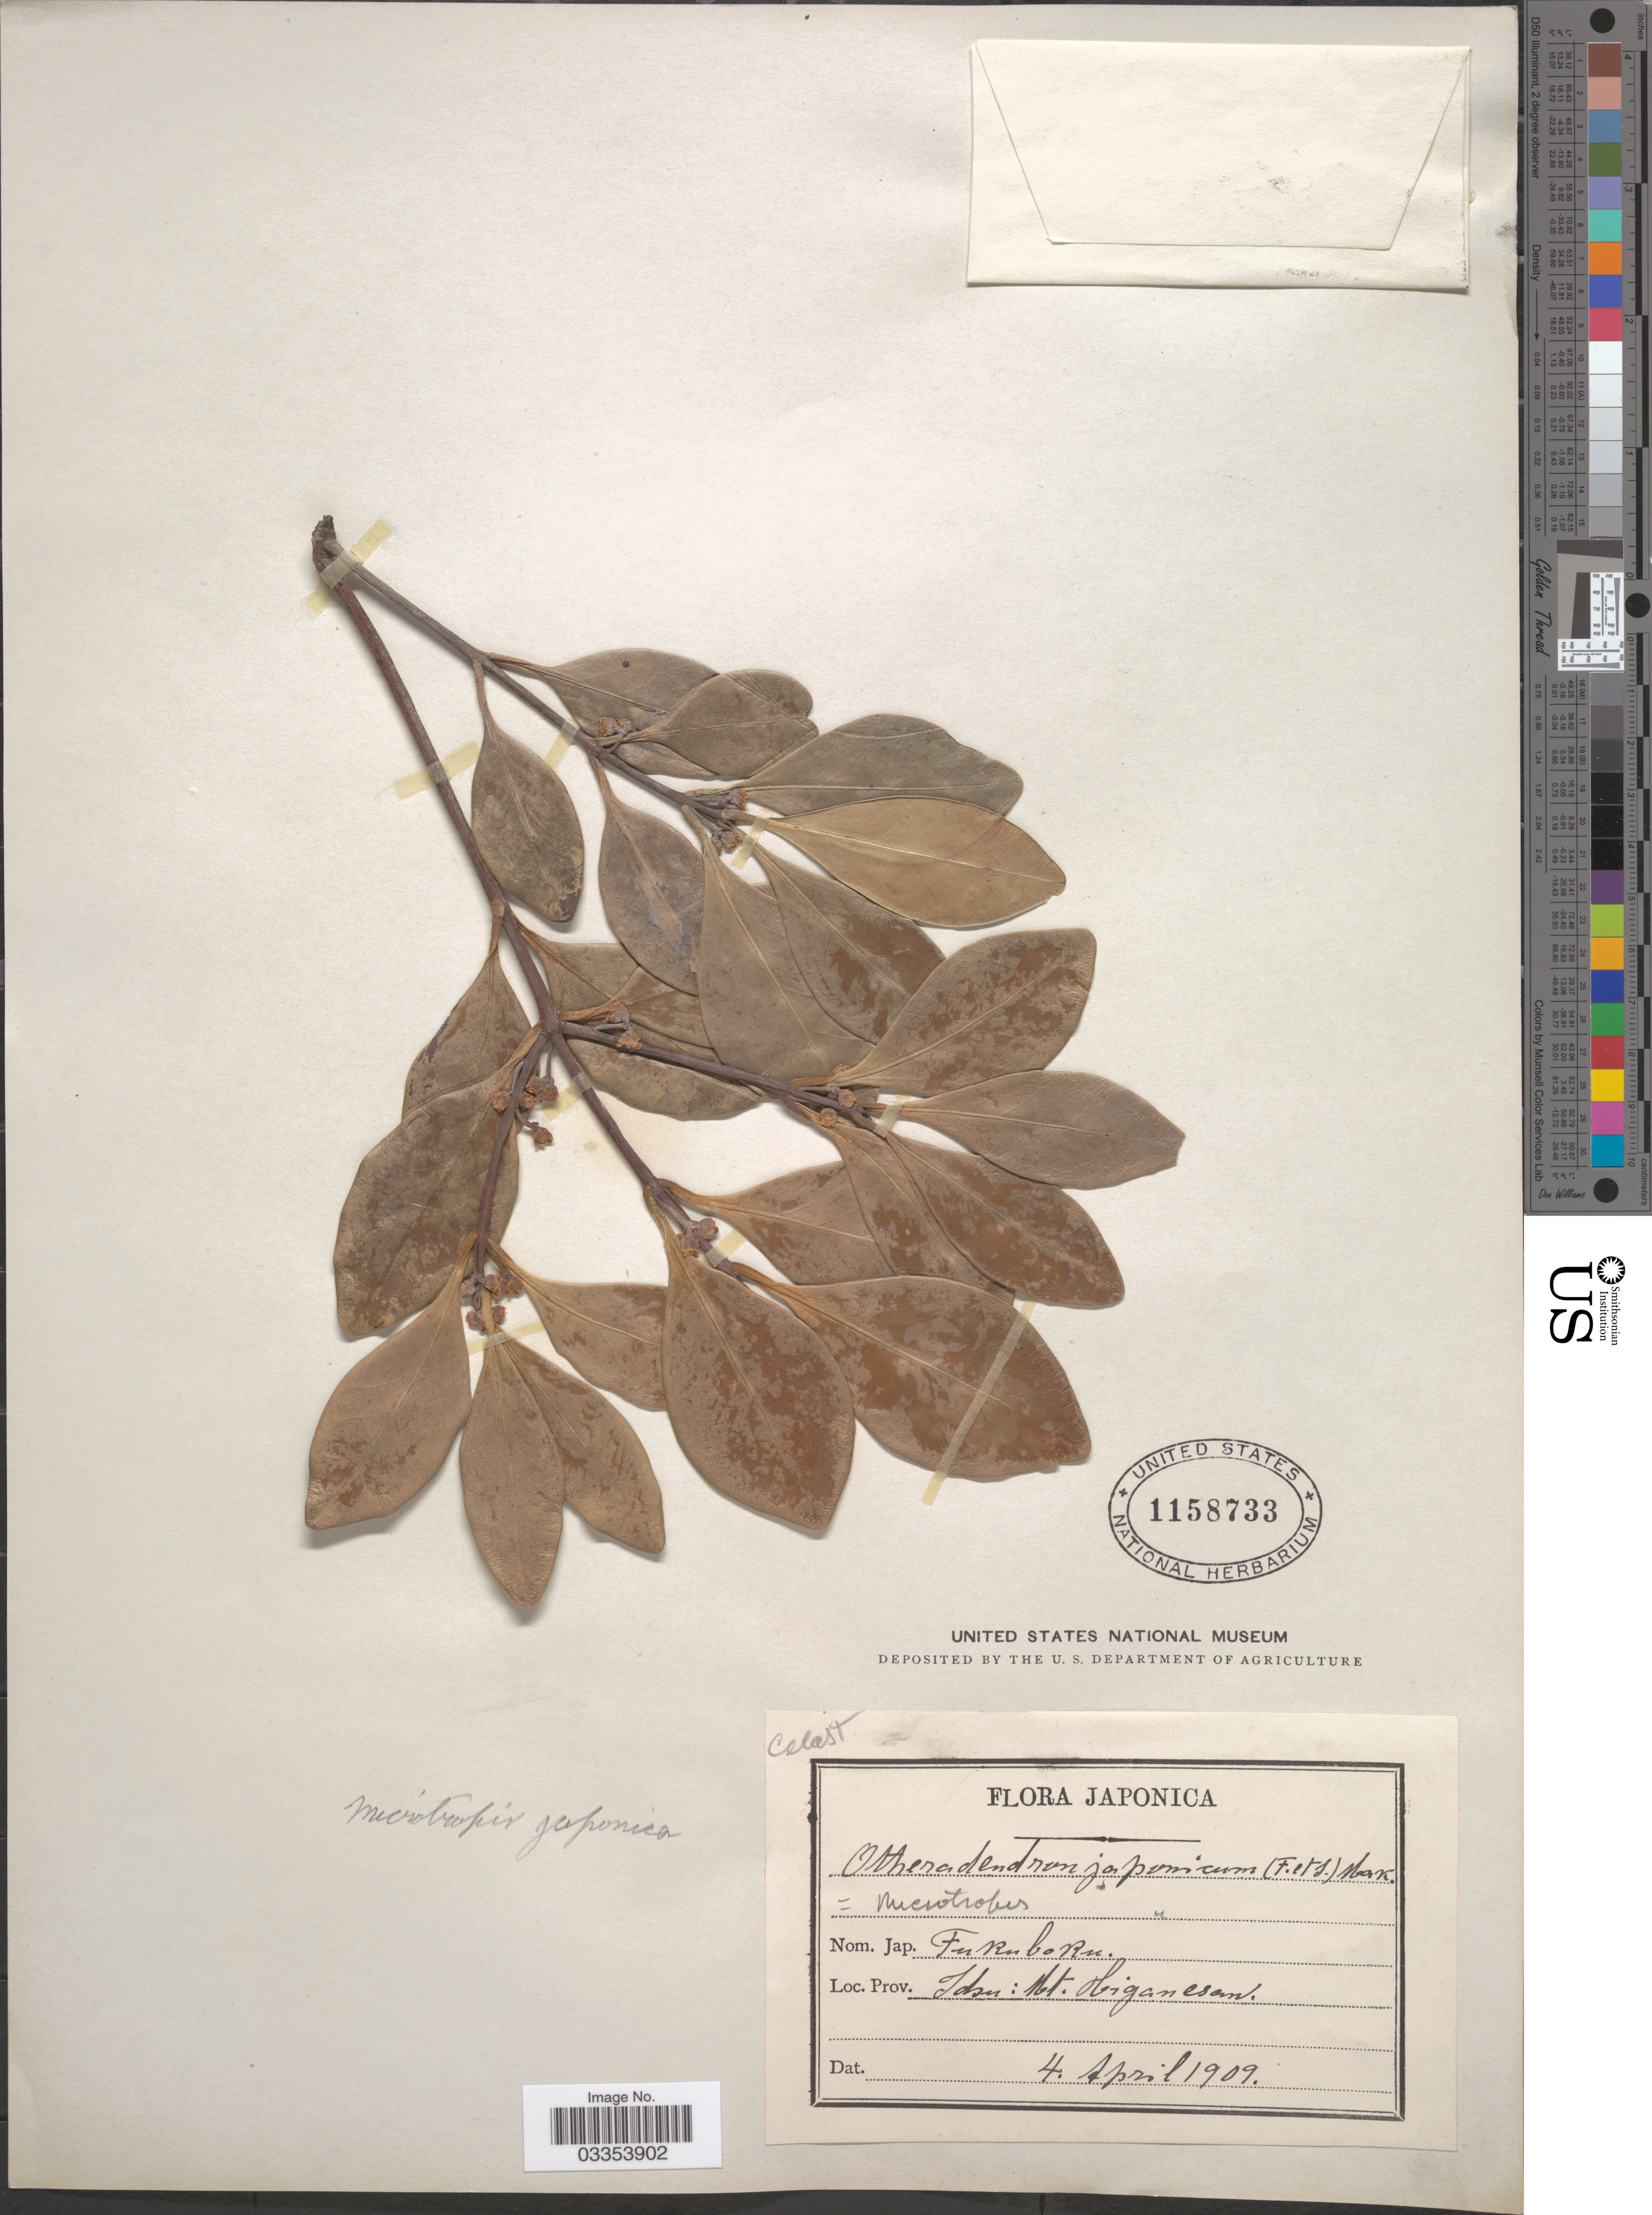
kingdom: Plantae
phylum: Tracheophyta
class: Magnoliopsida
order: Celastrales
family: Celastraceae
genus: Microtropis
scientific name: Microtropis japonica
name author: (Franch. & Sav.) Hallier f.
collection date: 1909-04-04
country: Japan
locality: Sobu: Mt. Higanesan.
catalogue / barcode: US 1158733